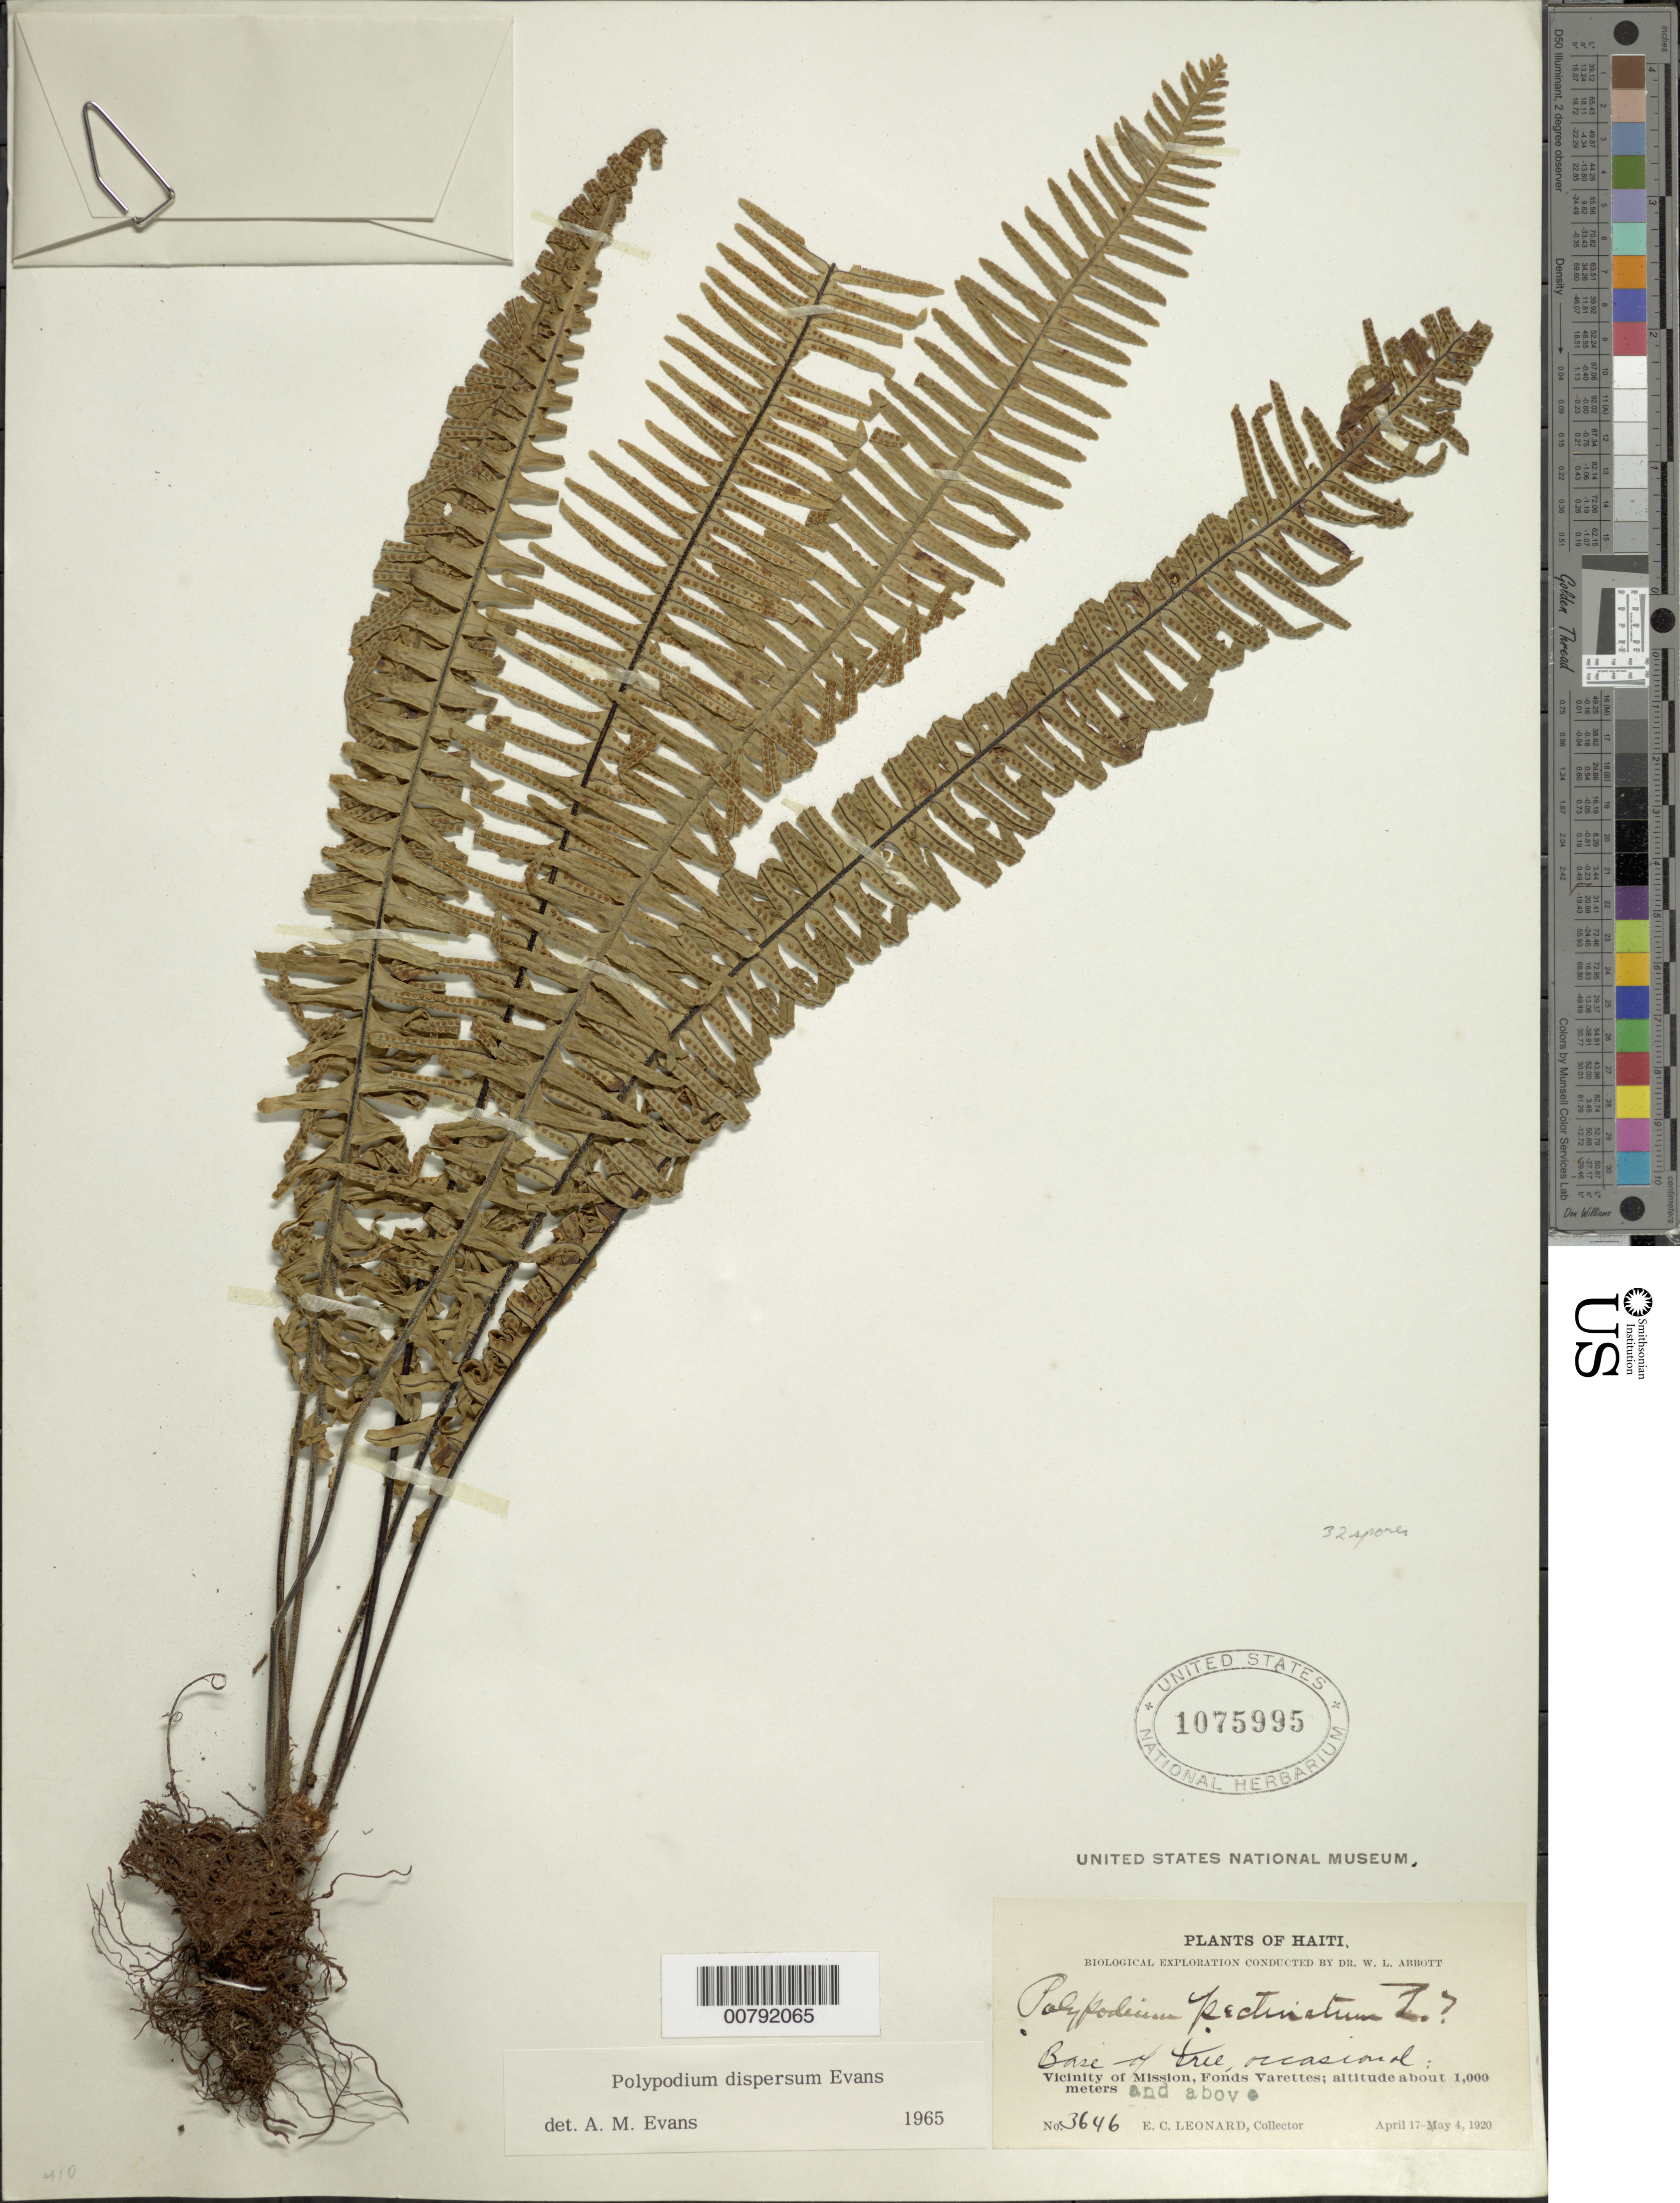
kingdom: Plantae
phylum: Tracheophyta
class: Polypodiopsida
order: Polypodiales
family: Polypodiaceae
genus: Pecluma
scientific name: Pecluma dispersa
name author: (A.M. Evans) M.G. Price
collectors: E. C. Leonard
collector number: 3646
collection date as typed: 17 Apr 1920 04 May 1920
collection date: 1920-04-17/1920-05-04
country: Haiti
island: Hispaniola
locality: Mission, vicinity; Fonds Varettes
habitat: Base of tree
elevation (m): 1000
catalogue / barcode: US 1075995